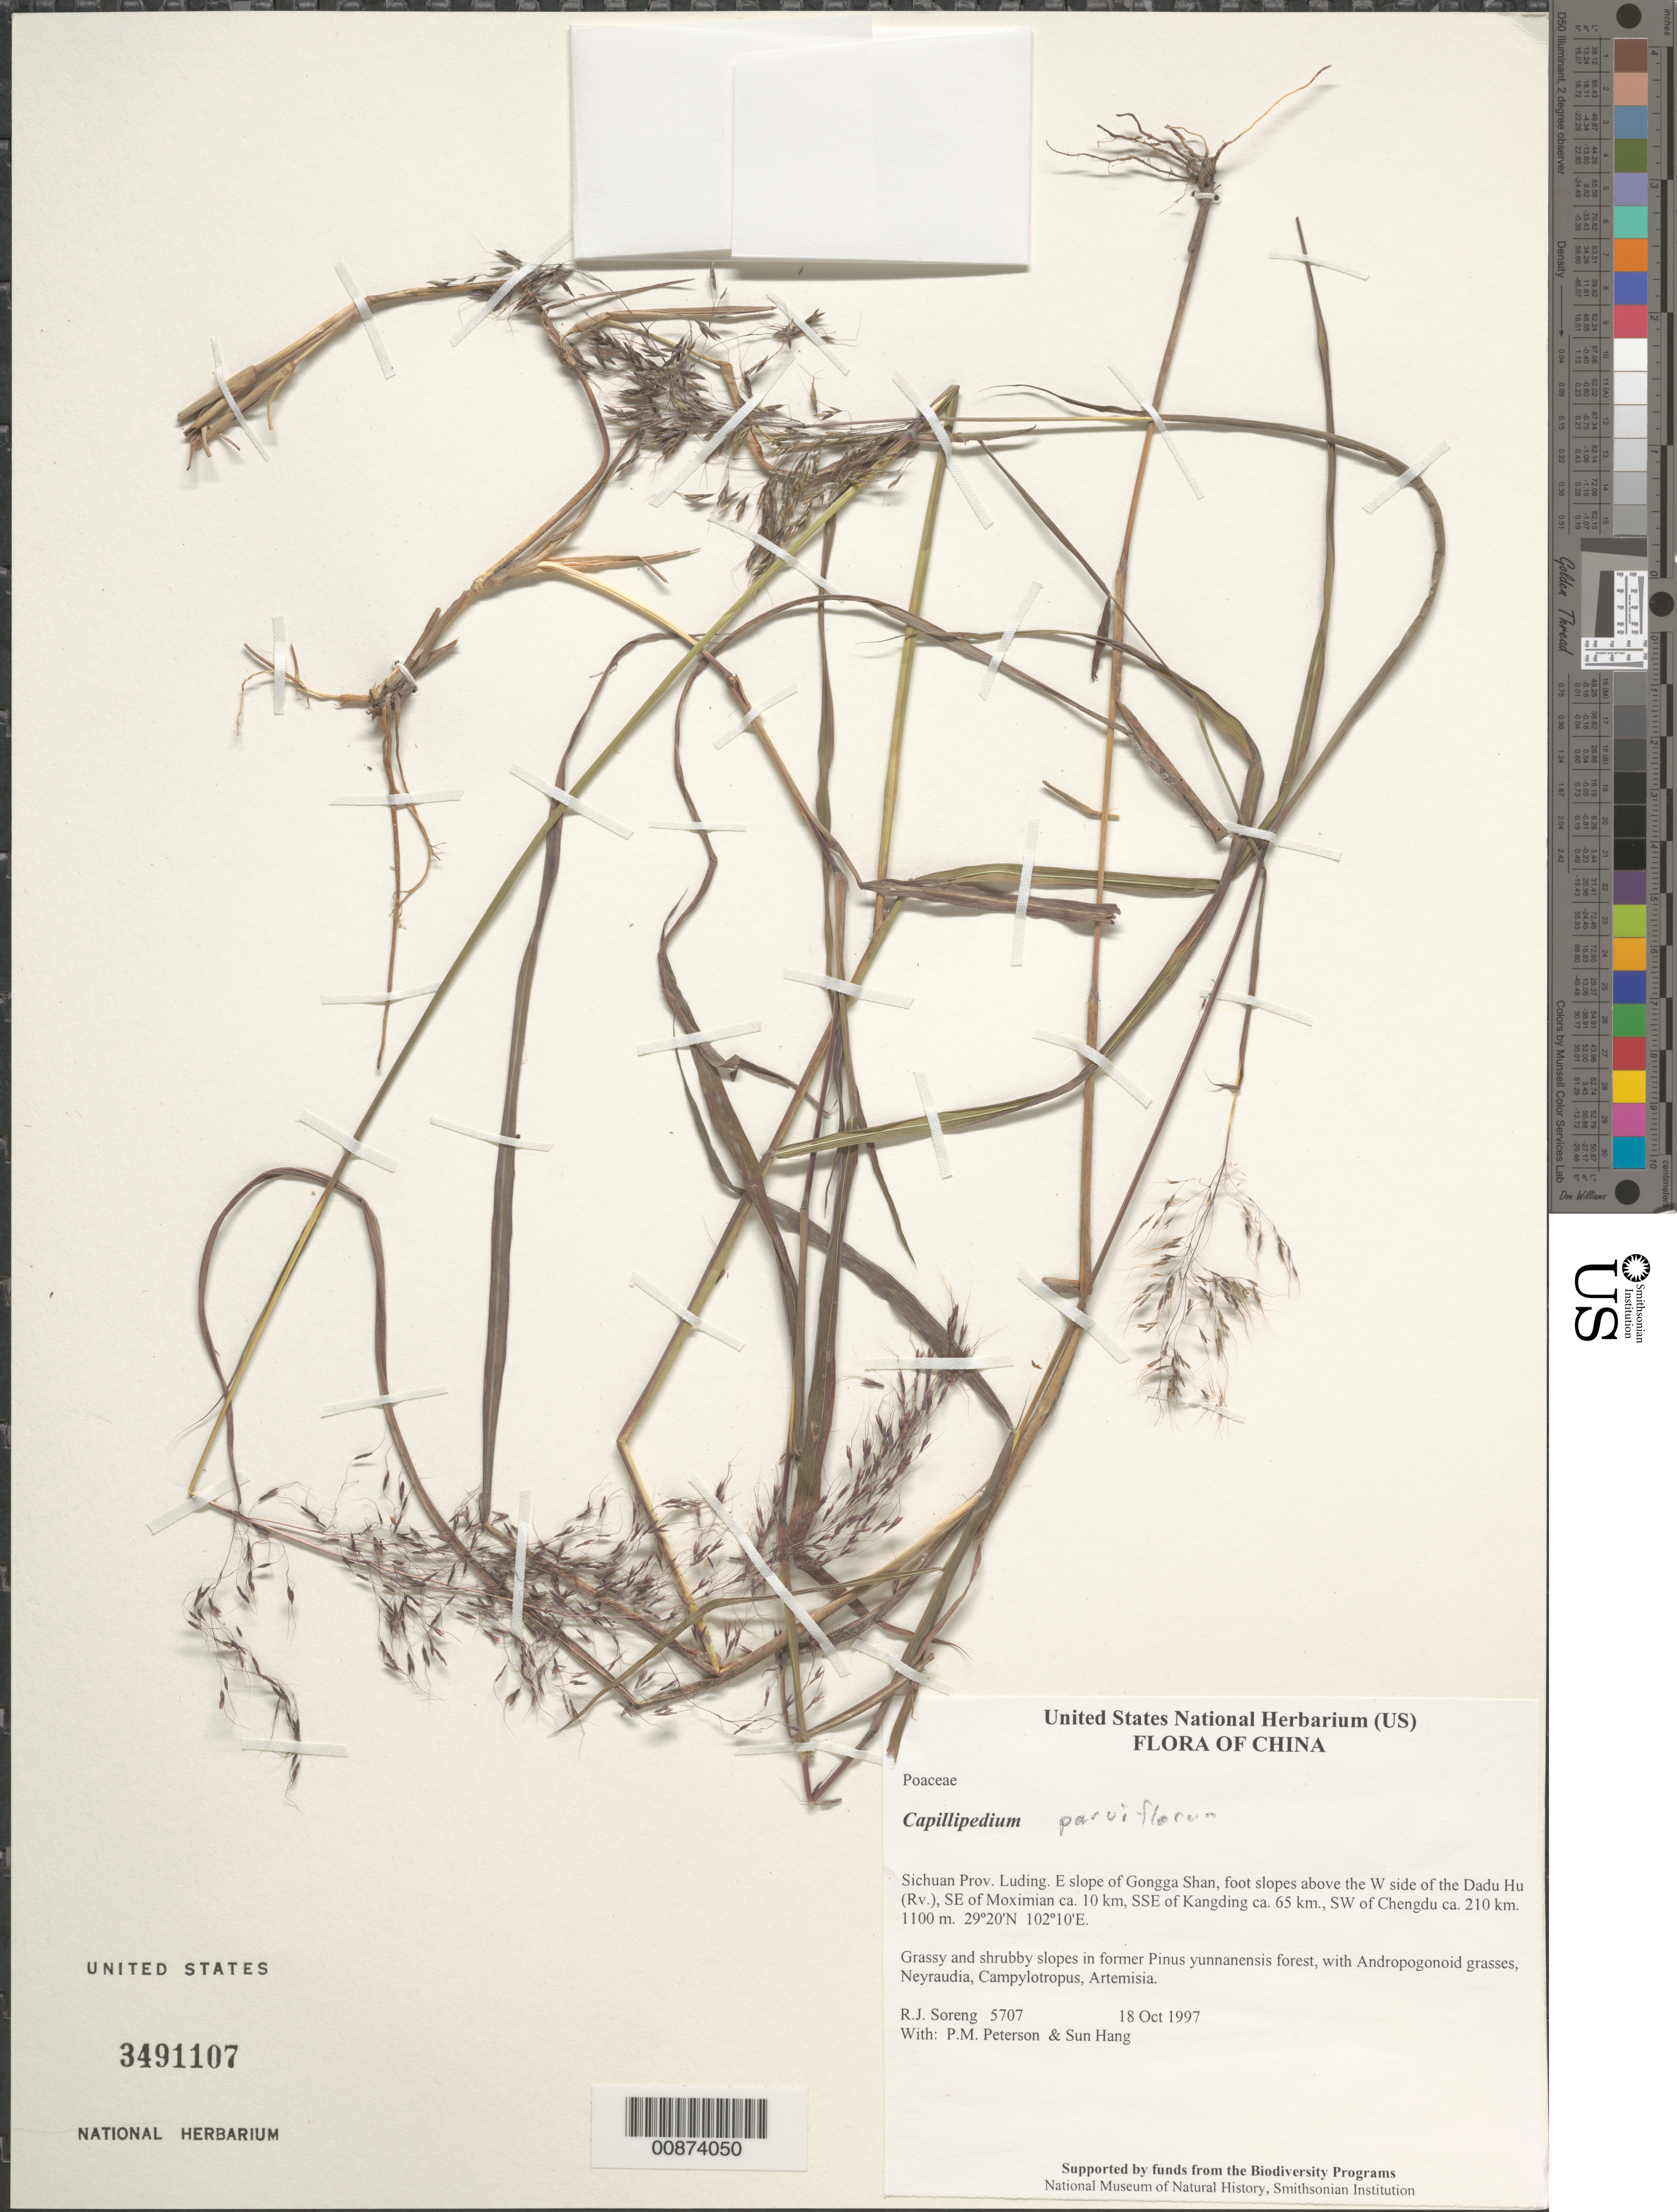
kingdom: Plantae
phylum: Tracheophyta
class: Liliopsida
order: Poales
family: Poaceae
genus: Capillipedium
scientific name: Capillipedium parviflorum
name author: (R. Br.) Stapf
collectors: R. J. Soreng, P. M. Peterson & Sun Hang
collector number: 5707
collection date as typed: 18 Oct 1997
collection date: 1997-10-18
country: China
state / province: Sichuan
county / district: Luding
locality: E slope of Gongga Shan, foot slopes above the W side of the Dadu Hu (Rv.), SE of Moximian ca. 10 km, SSE of Kangding ca. 65 km., SW of Chengdu ca. 210 km.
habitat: Grassy and shruby slopes in former Pinus yunnanensis forest, with Andropogonoid grasses, Neyraudia, Campylotropus, Artemisia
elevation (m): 1100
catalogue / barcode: US 3491107